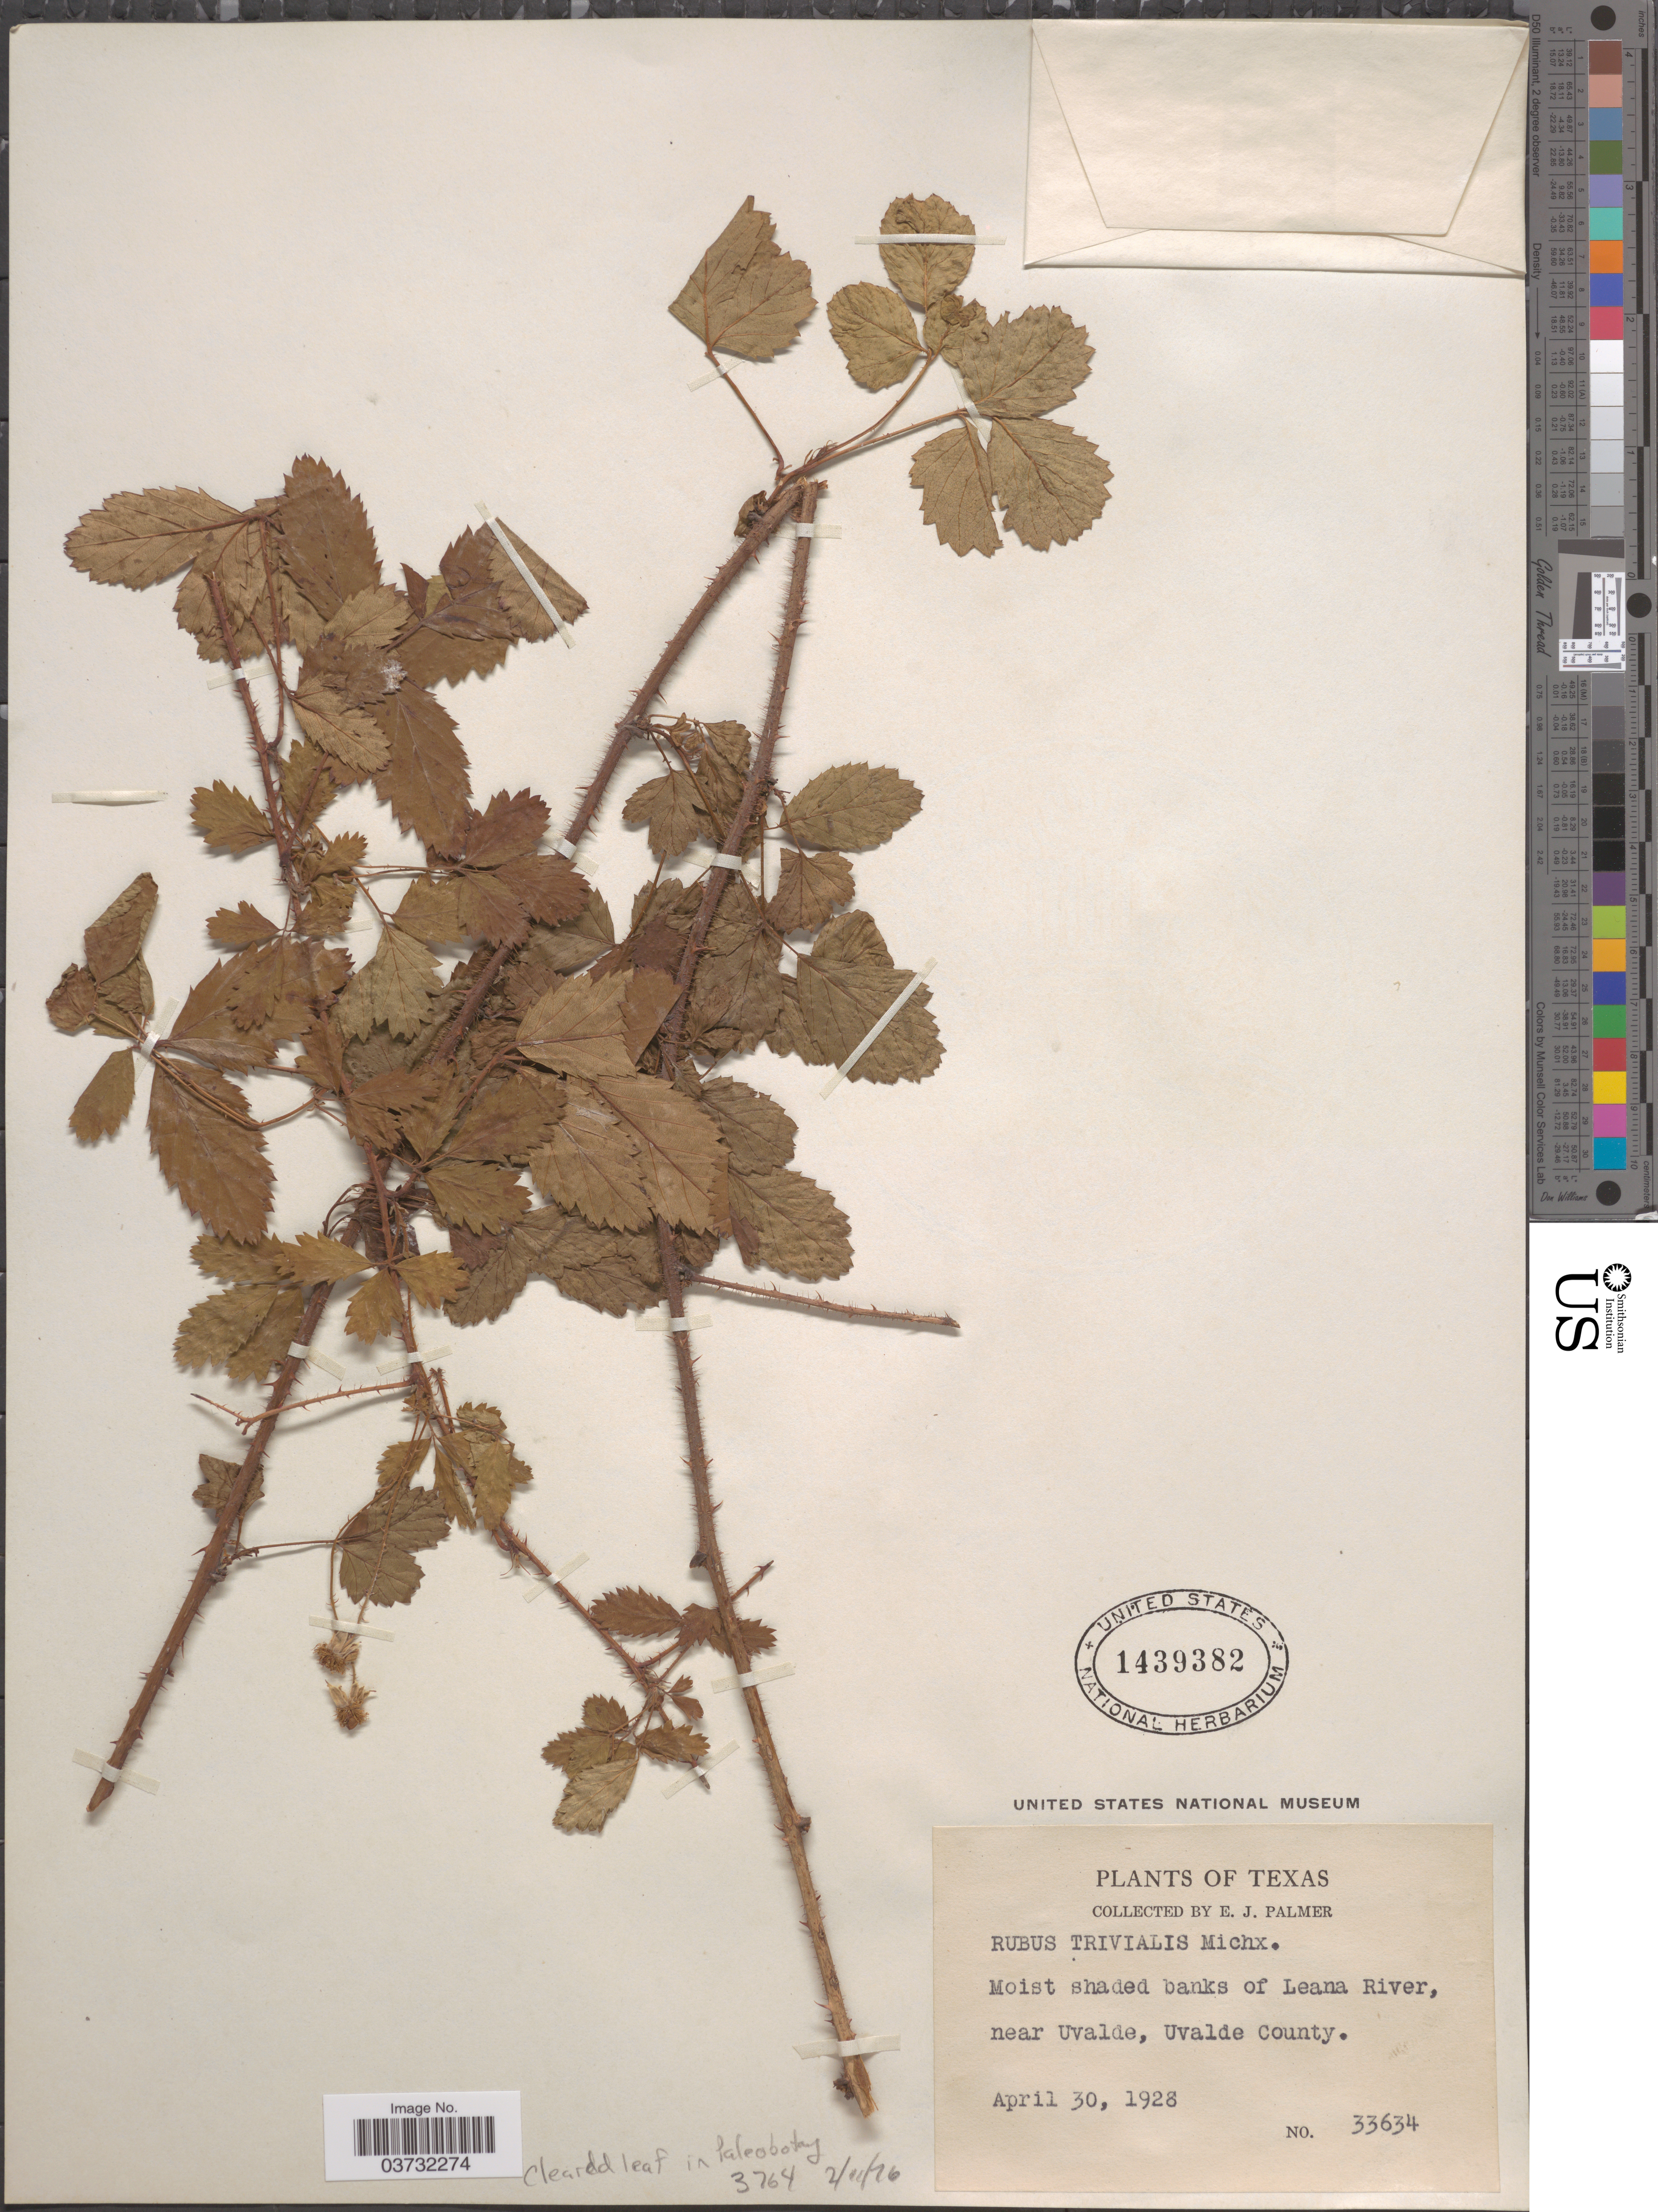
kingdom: Plantae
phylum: Tracheophyta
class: Magnoliopsida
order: Rosales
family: Rosaceae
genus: Rubus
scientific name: Rubus trivialis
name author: Michx.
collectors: E. J. Palmer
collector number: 33634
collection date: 1928-04-30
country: United States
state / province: Texas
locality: Moist shaded banks of Leana River, near Uvalde, Uvalde County.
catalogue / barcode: US 1439382